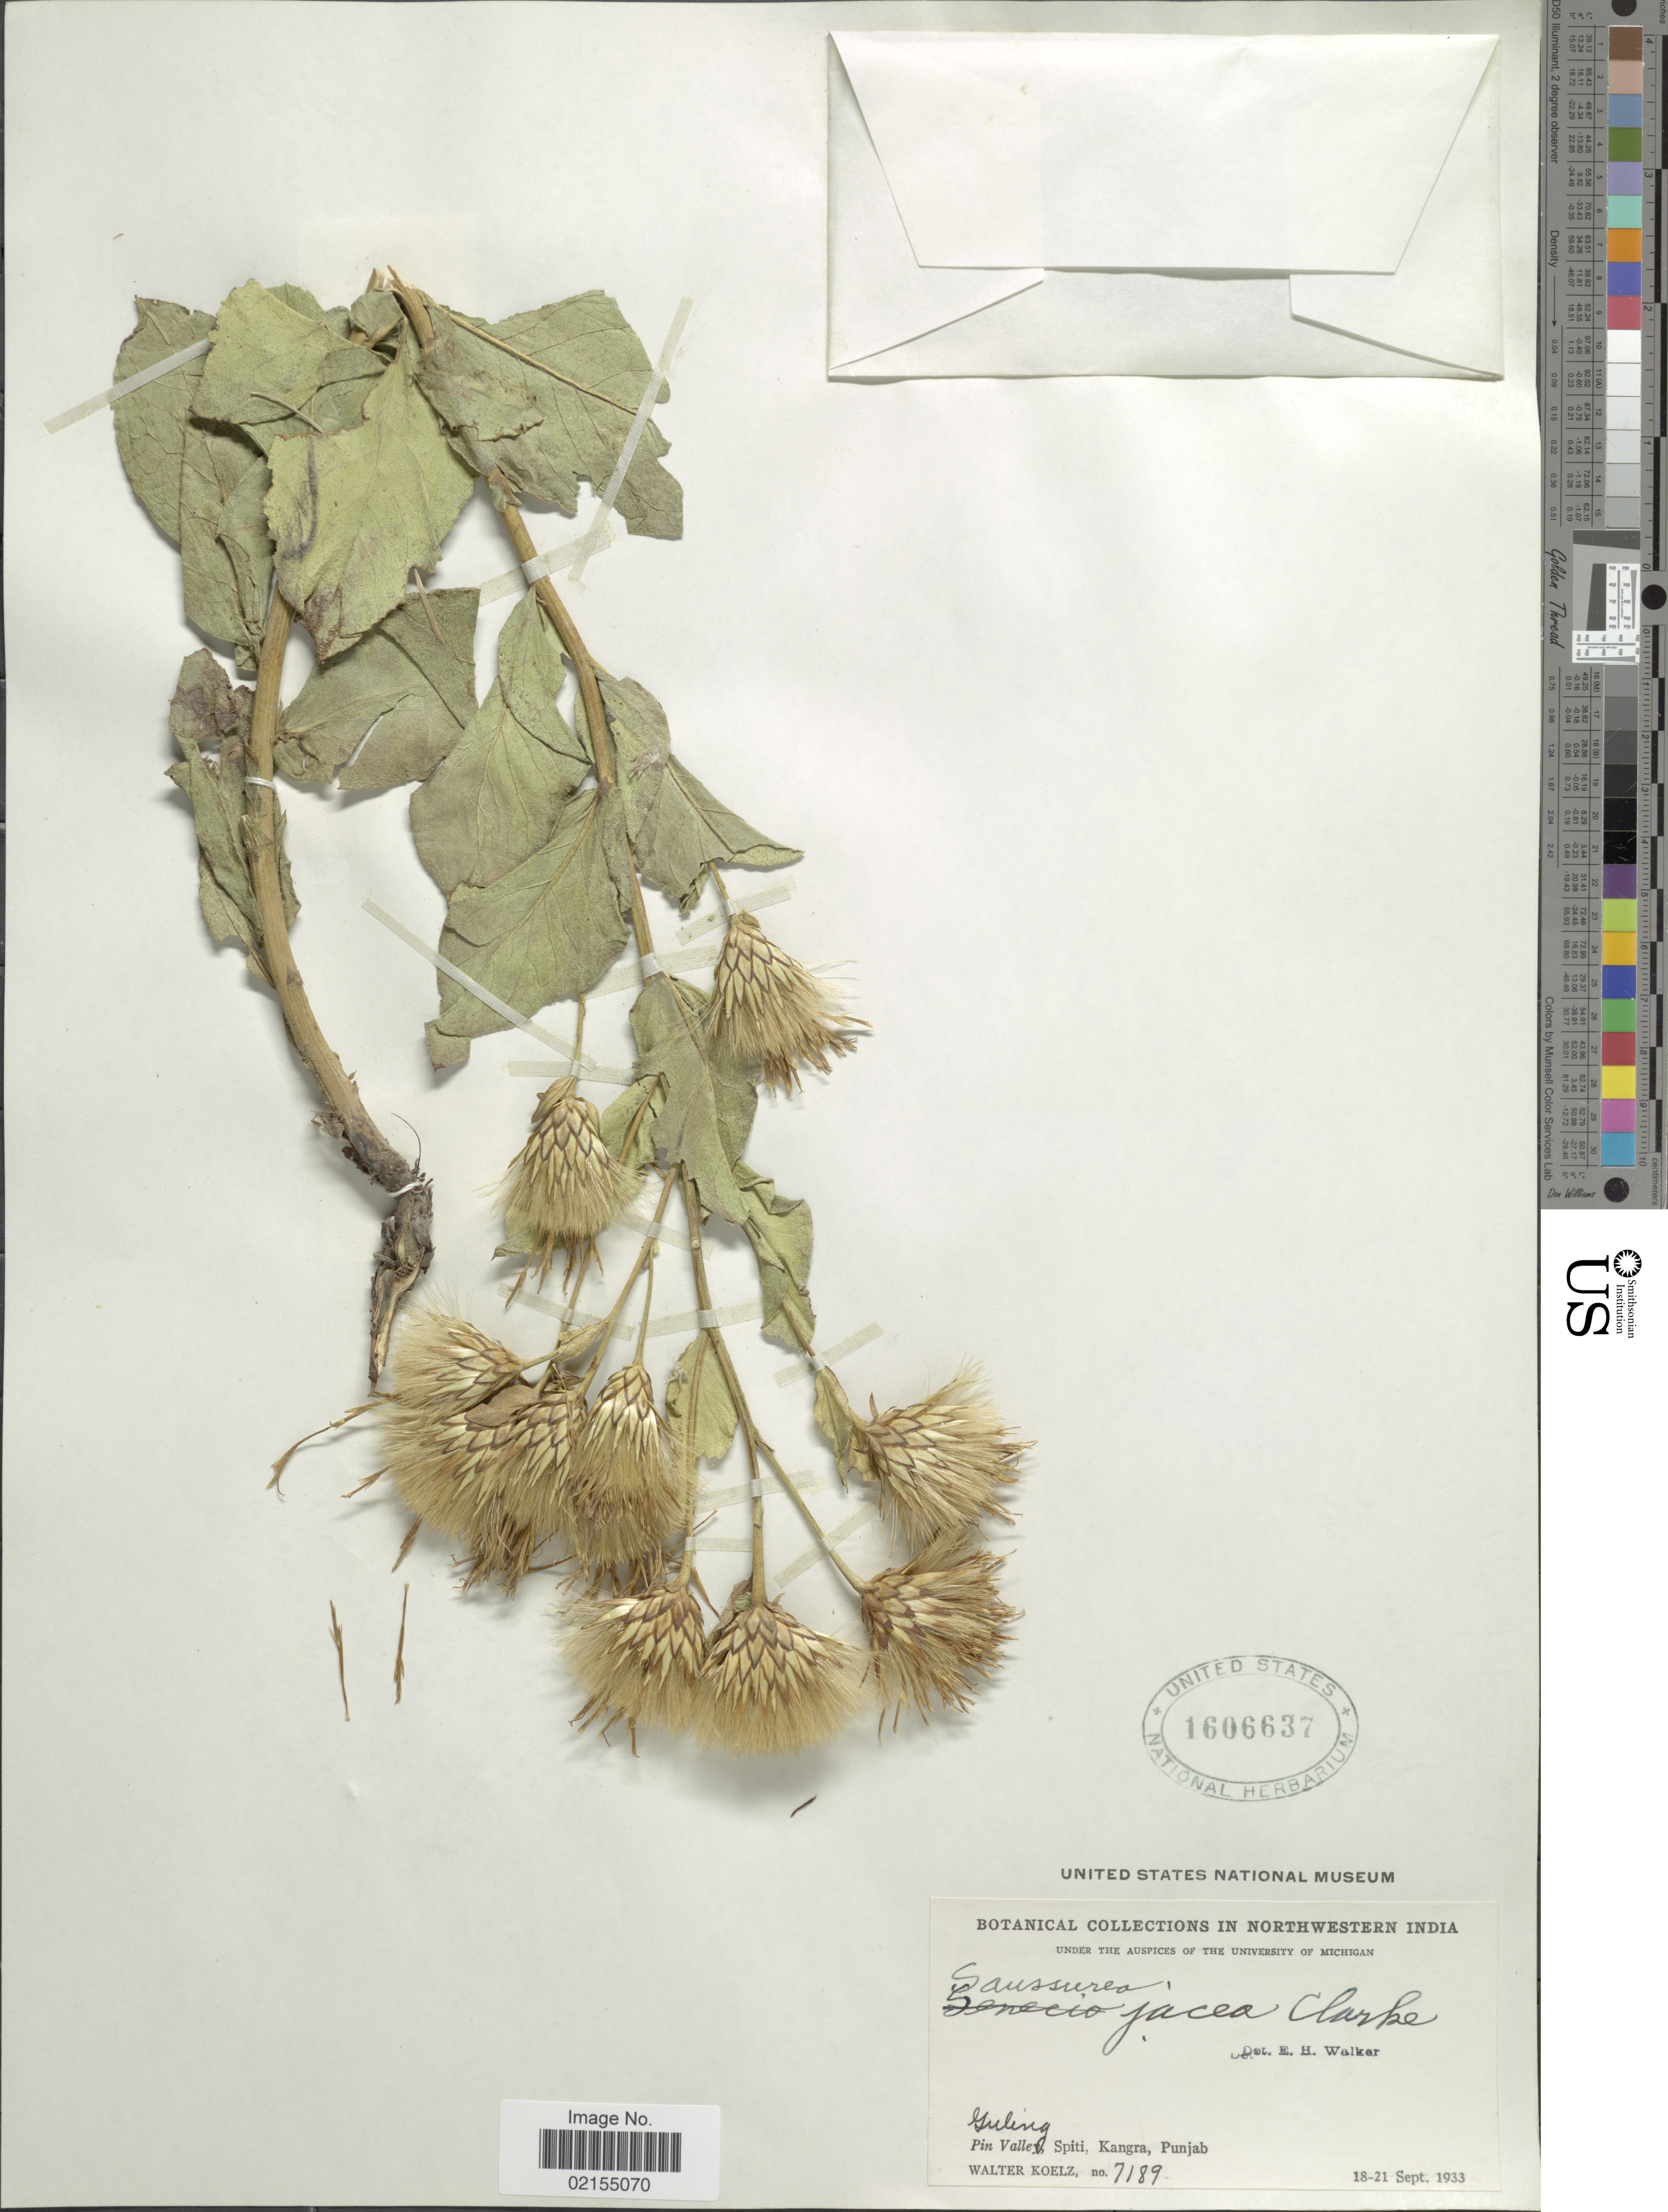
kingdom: Plantae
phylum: Tracheophyta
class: Magnoliopsida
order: Asterales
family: Asteraceae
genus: Saussurea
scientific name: Saussurea jacea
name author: (Klotzsch) C.B. Clarke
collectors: W. N. Koelz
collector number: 7189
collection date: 1933-09-18/1933-09-21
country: India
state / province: Himachal Pradesh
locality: In Northwestern India, Guling, Pin Valley, Spiti, Kangra, Punjab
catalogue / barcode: US 1606637